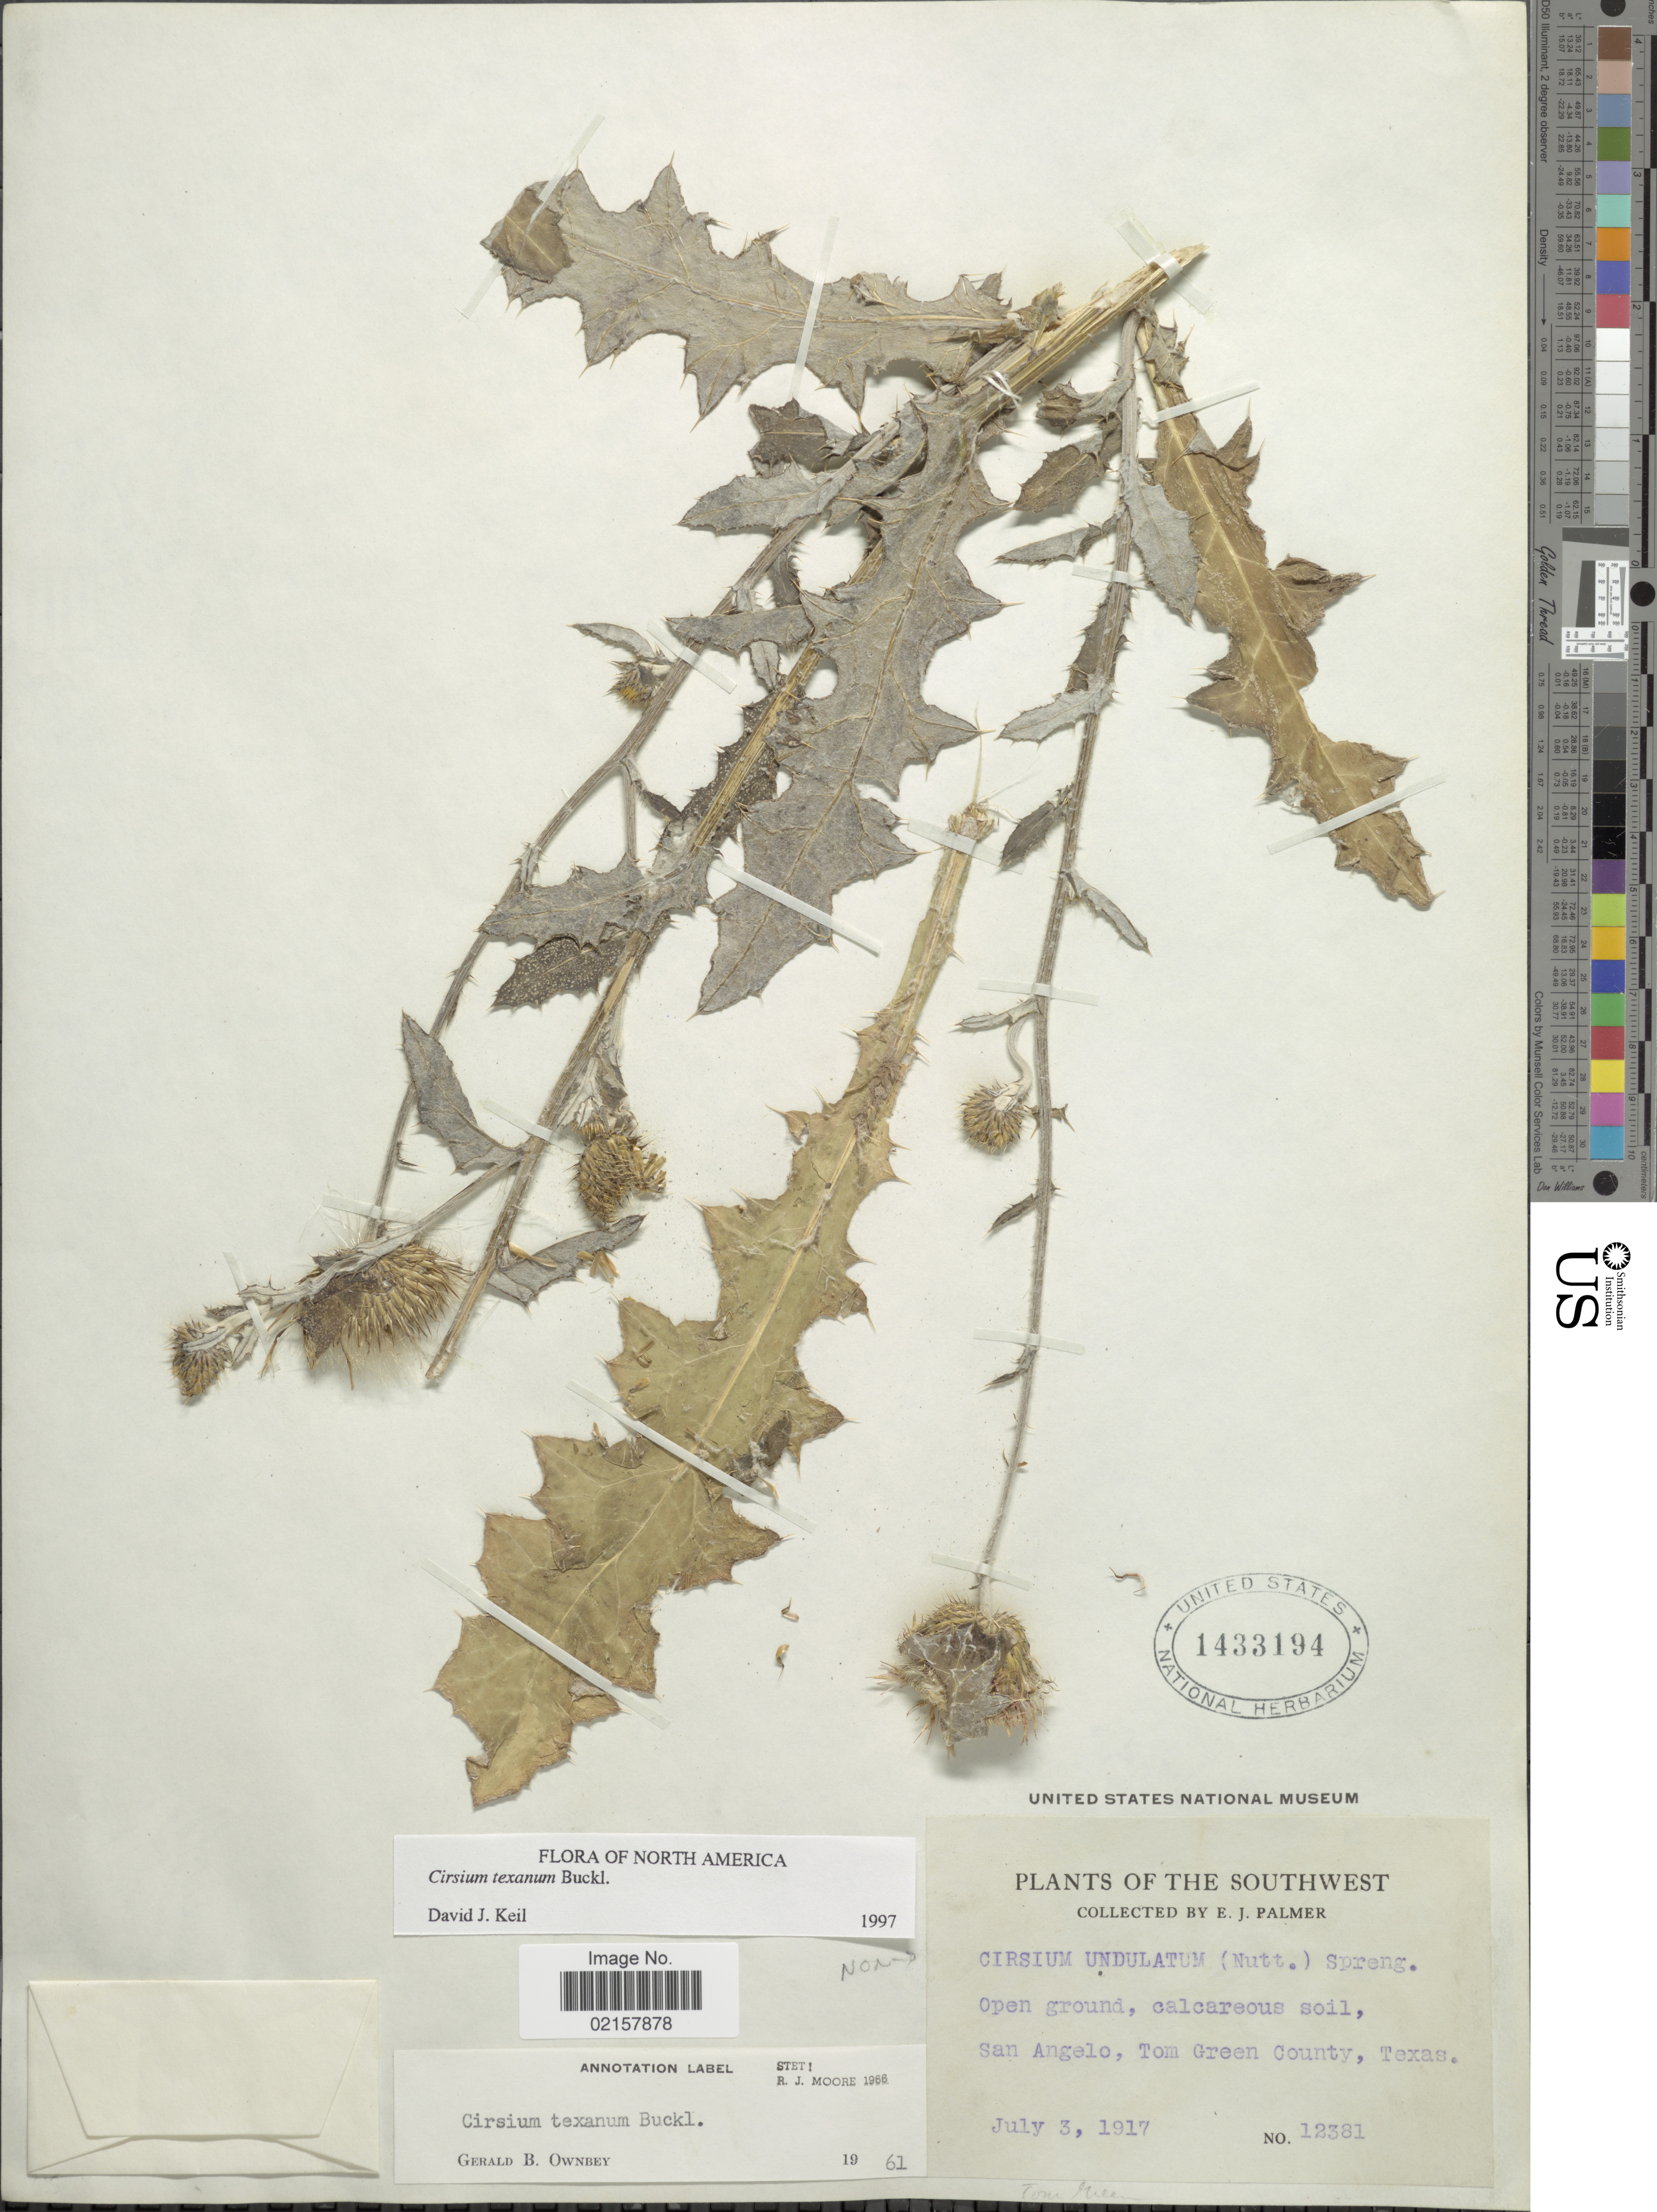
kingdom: Plantae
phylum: Tracheophyta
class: Magnoliopsida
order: Asterales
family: Asteraceae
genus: Cirsium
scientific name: Cirsium texanum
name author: Buckley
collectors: E. J. Palmer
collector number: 12381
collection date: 1917-07-03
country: United States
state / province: Texas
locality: Southwest, San Angelo, Tom Green County.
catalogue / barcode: US 1433194